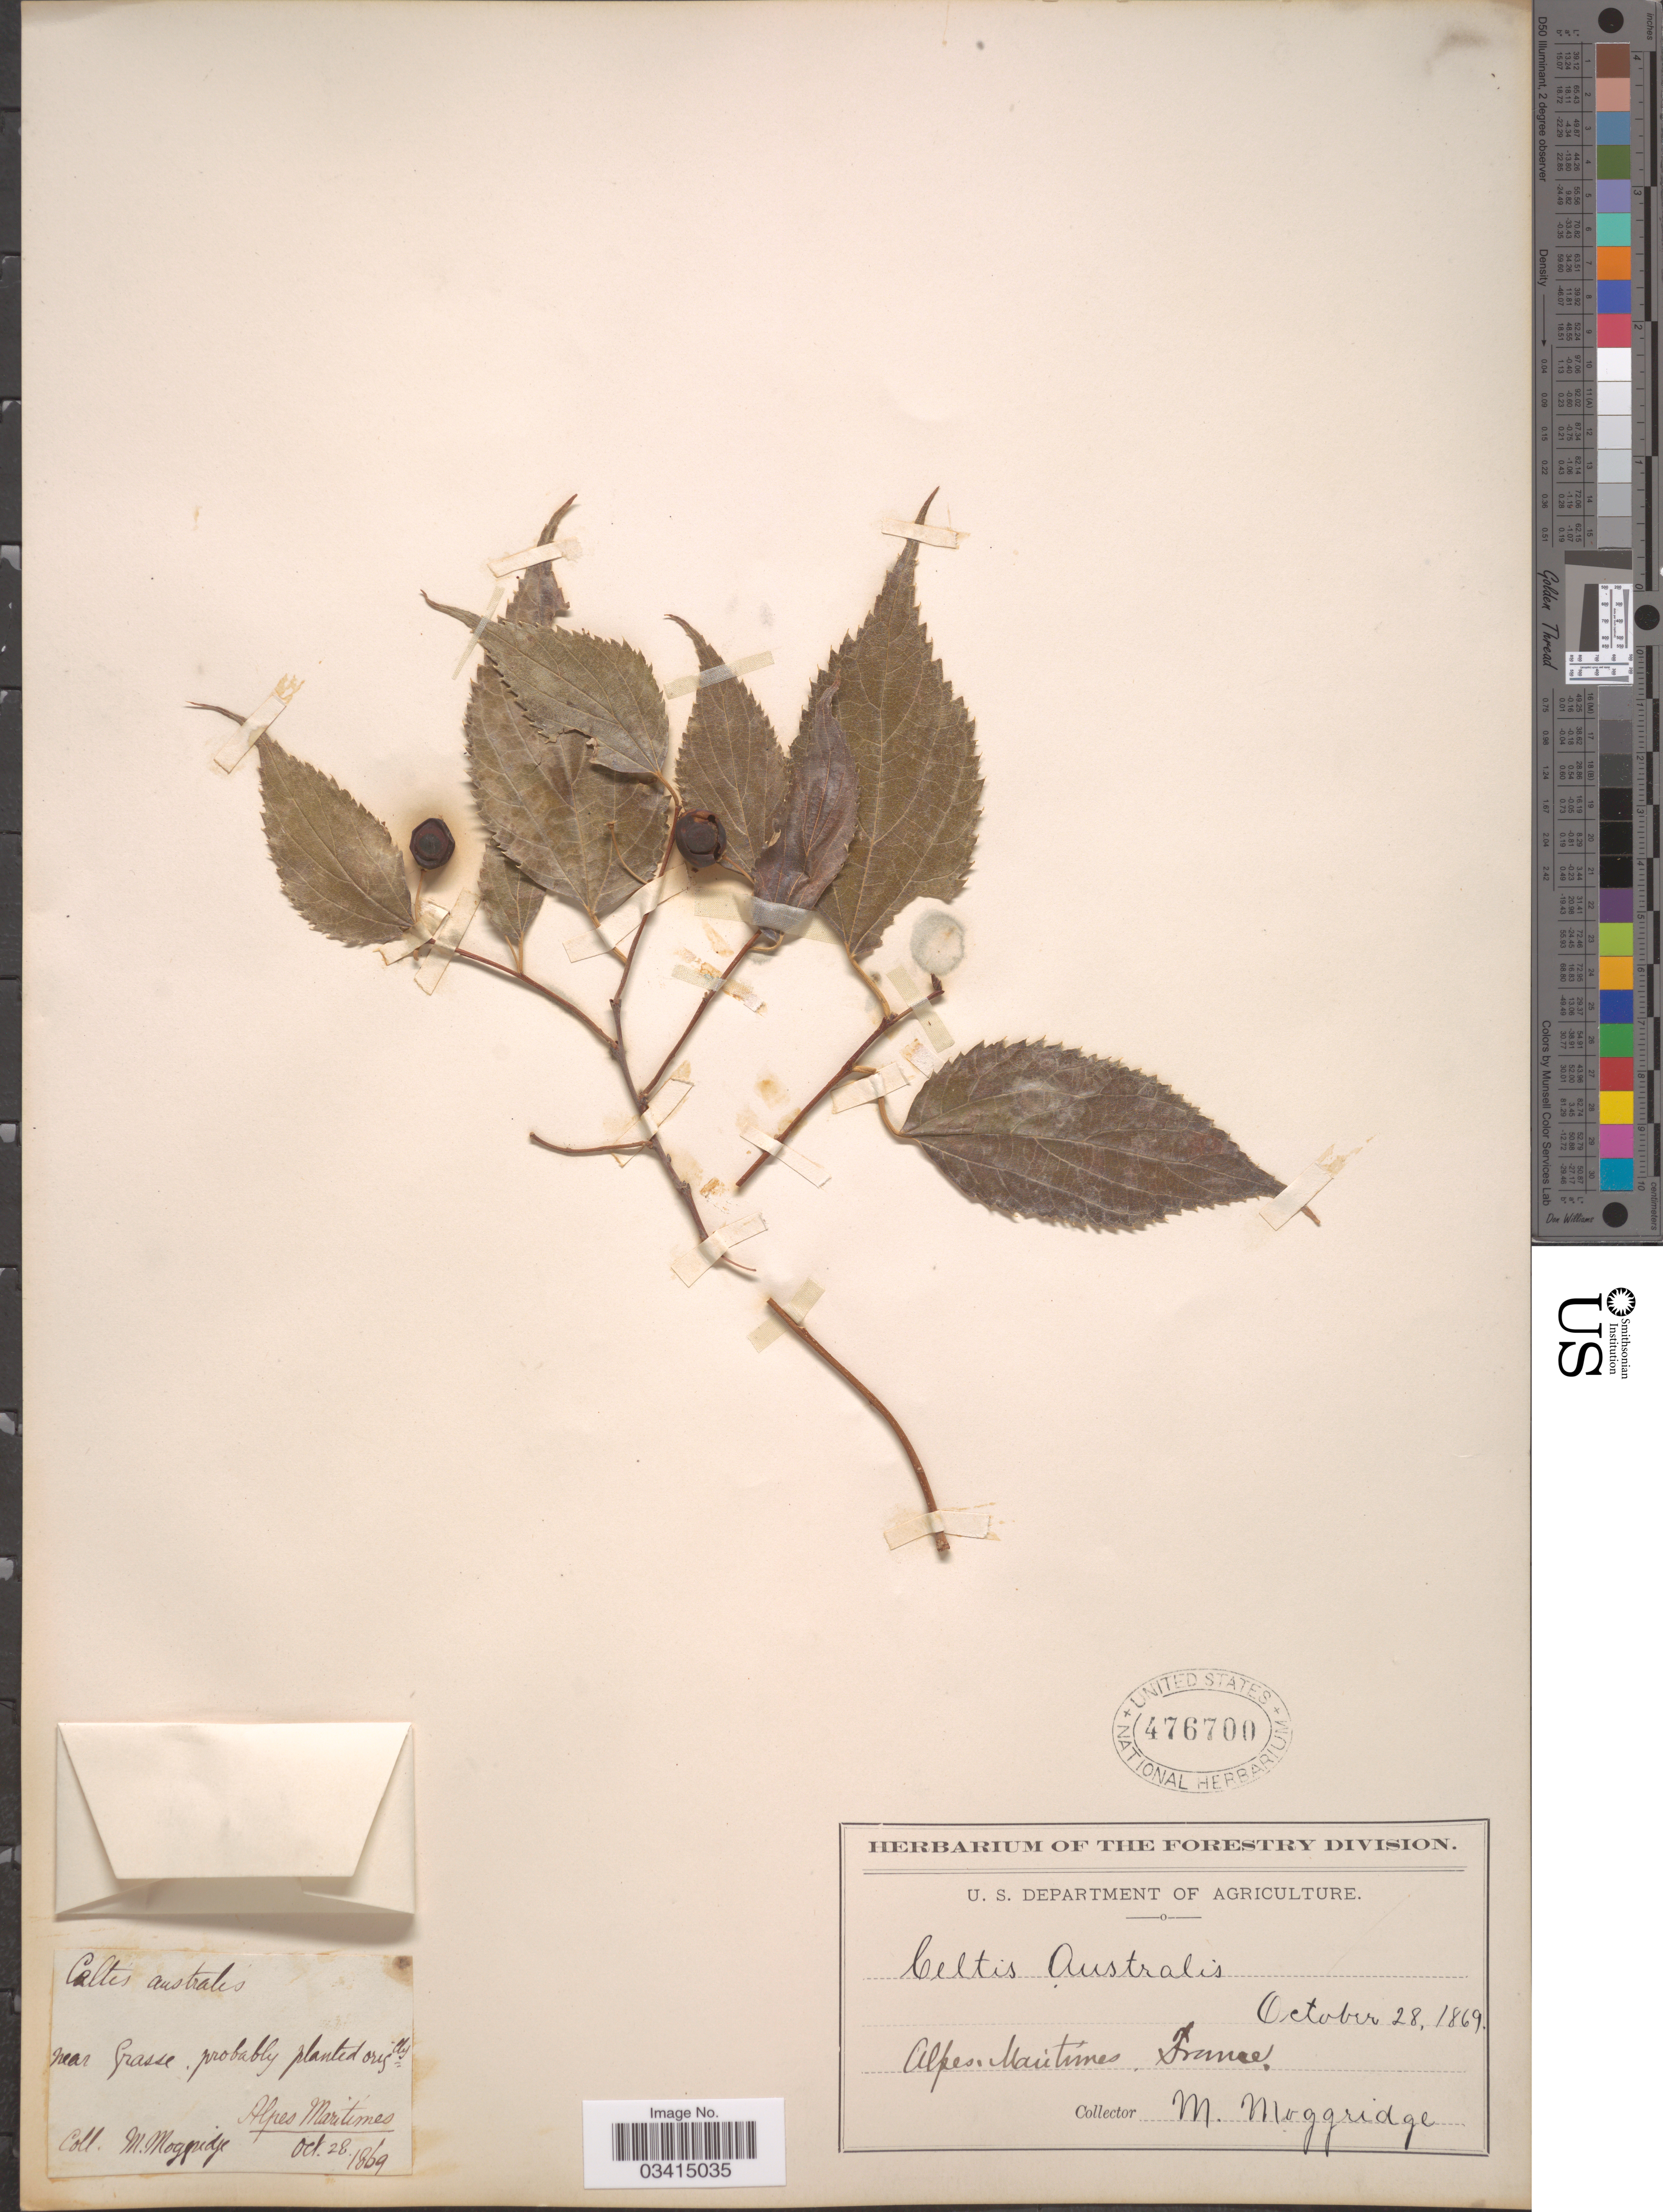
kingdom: Plantae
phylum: Tracheophyta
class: Magnoliopsida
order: Rosales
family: Cannabaceae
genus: Celtis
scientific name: Celtis australis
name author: L.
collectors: M. Moggridge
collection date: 1869-10-28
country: France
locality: Near Grasse, probably planted origlly. Alpes Maritimes.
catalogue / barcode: US 476700